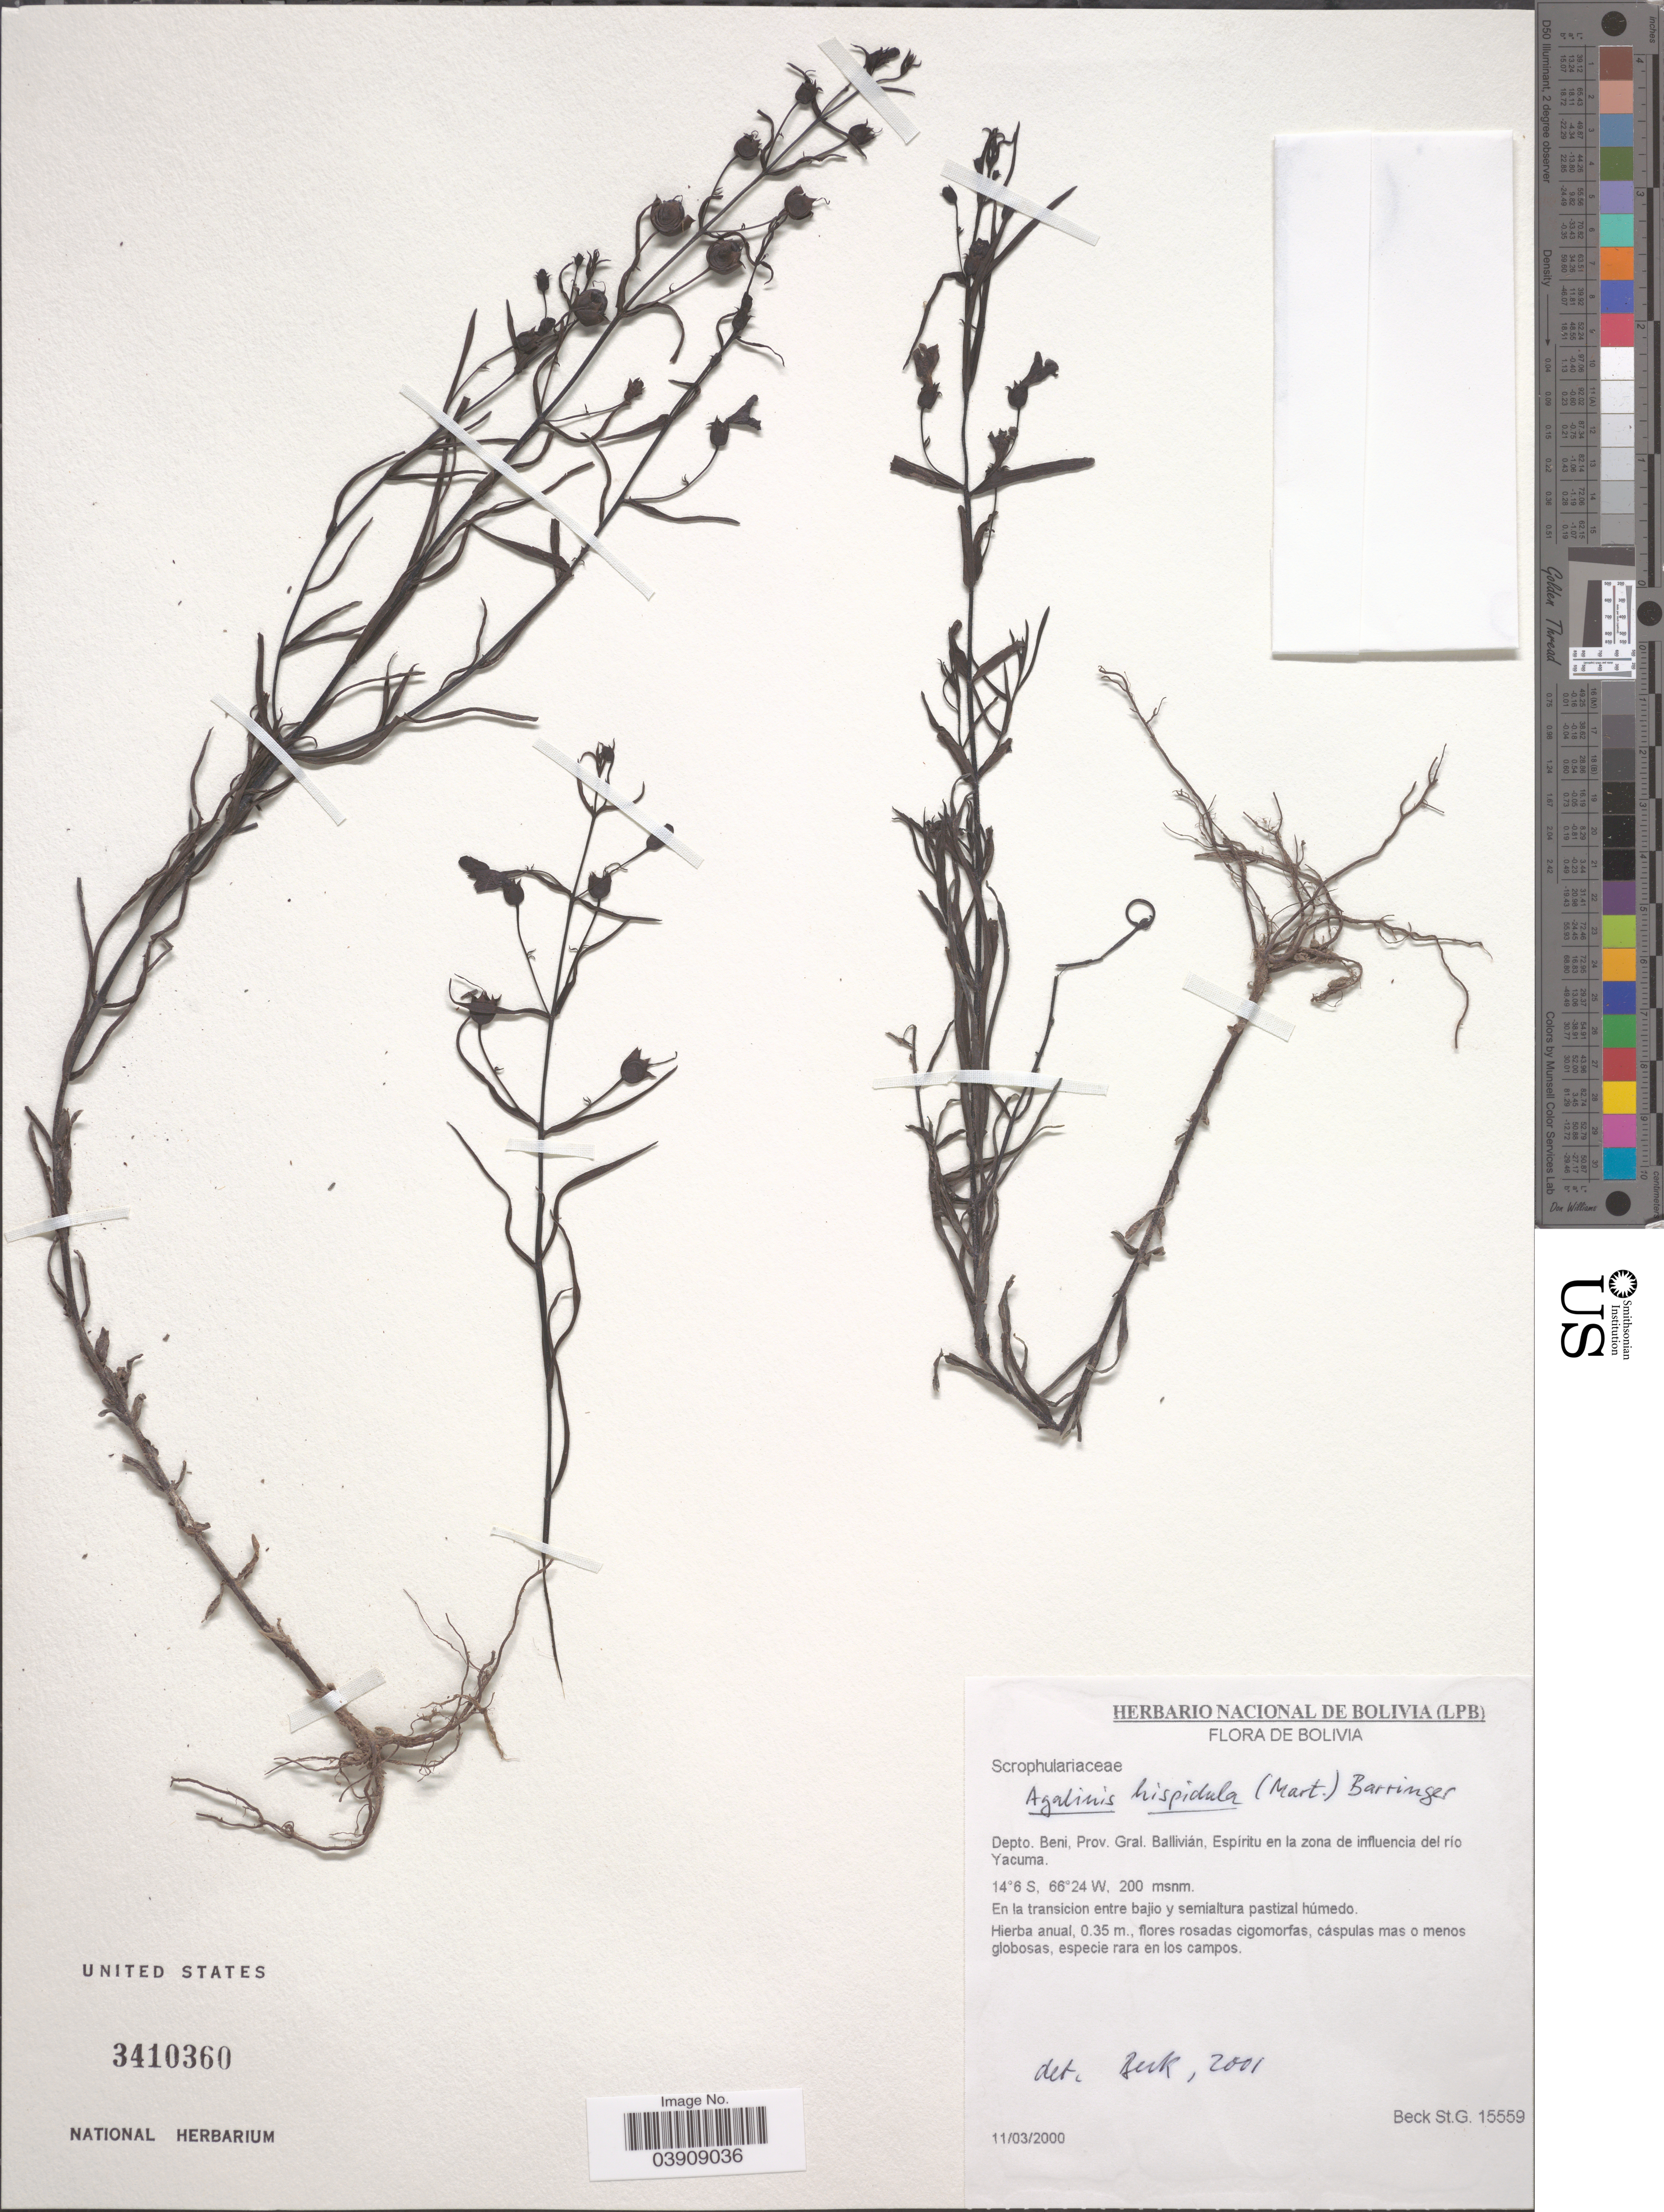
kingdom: Plantae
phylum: Tracheophyta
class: Magnoliopsida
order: Lamiales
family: Orobanchaceae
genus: Agalinis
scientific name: Agalinis hispidula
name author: (Mart.) D'Arcy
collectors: S. G. Beck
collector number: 15559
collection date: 2000-03-11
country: Bolivia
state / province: Beni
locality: Gral. Ballivián, Espiritu en la zona de influencia del río Yacuma.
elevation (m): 200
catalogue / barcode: US 3410360